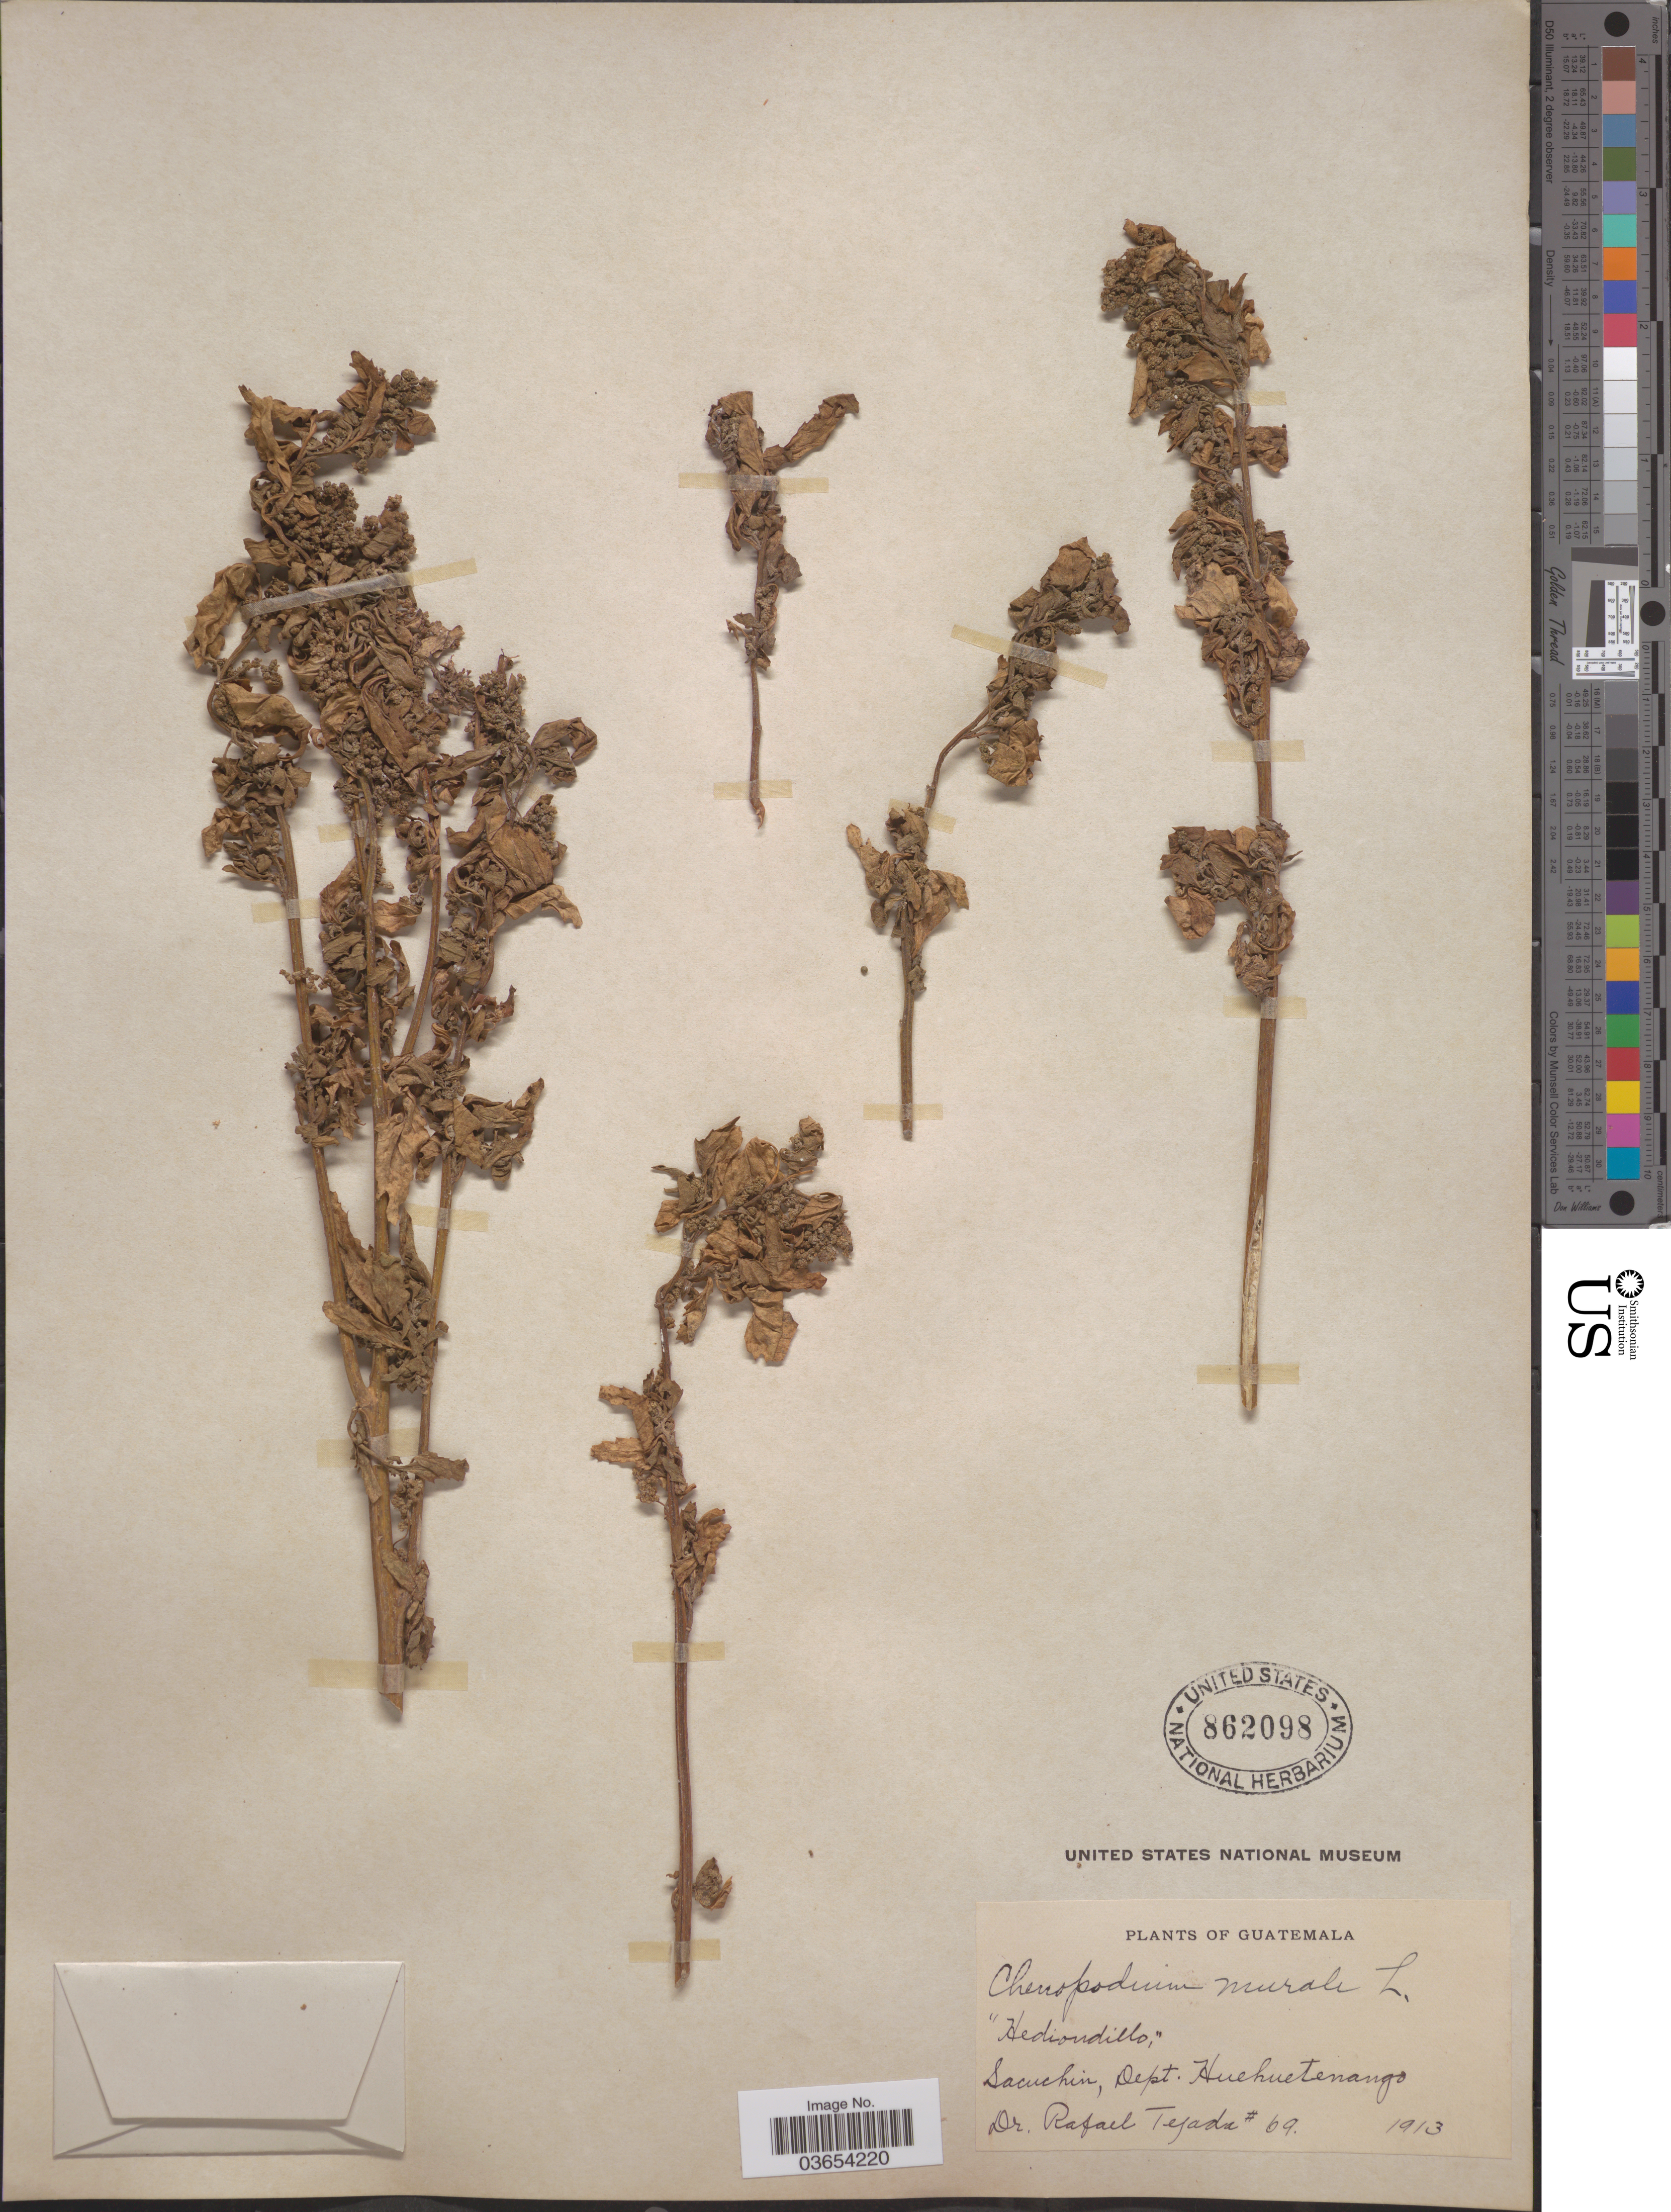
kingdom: Plantae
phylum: Tracheophyta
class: Magnoliopsida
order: Caryophyllales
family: Amaranthaceae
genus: Chenopodium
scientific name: Chenopodium murale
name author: L.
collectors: R. Tejada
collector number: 69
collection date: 1913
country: Guatemala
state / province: Huehuetenango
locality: Sacuchin, Dept. Huehuetenango.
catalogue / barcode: US 862098